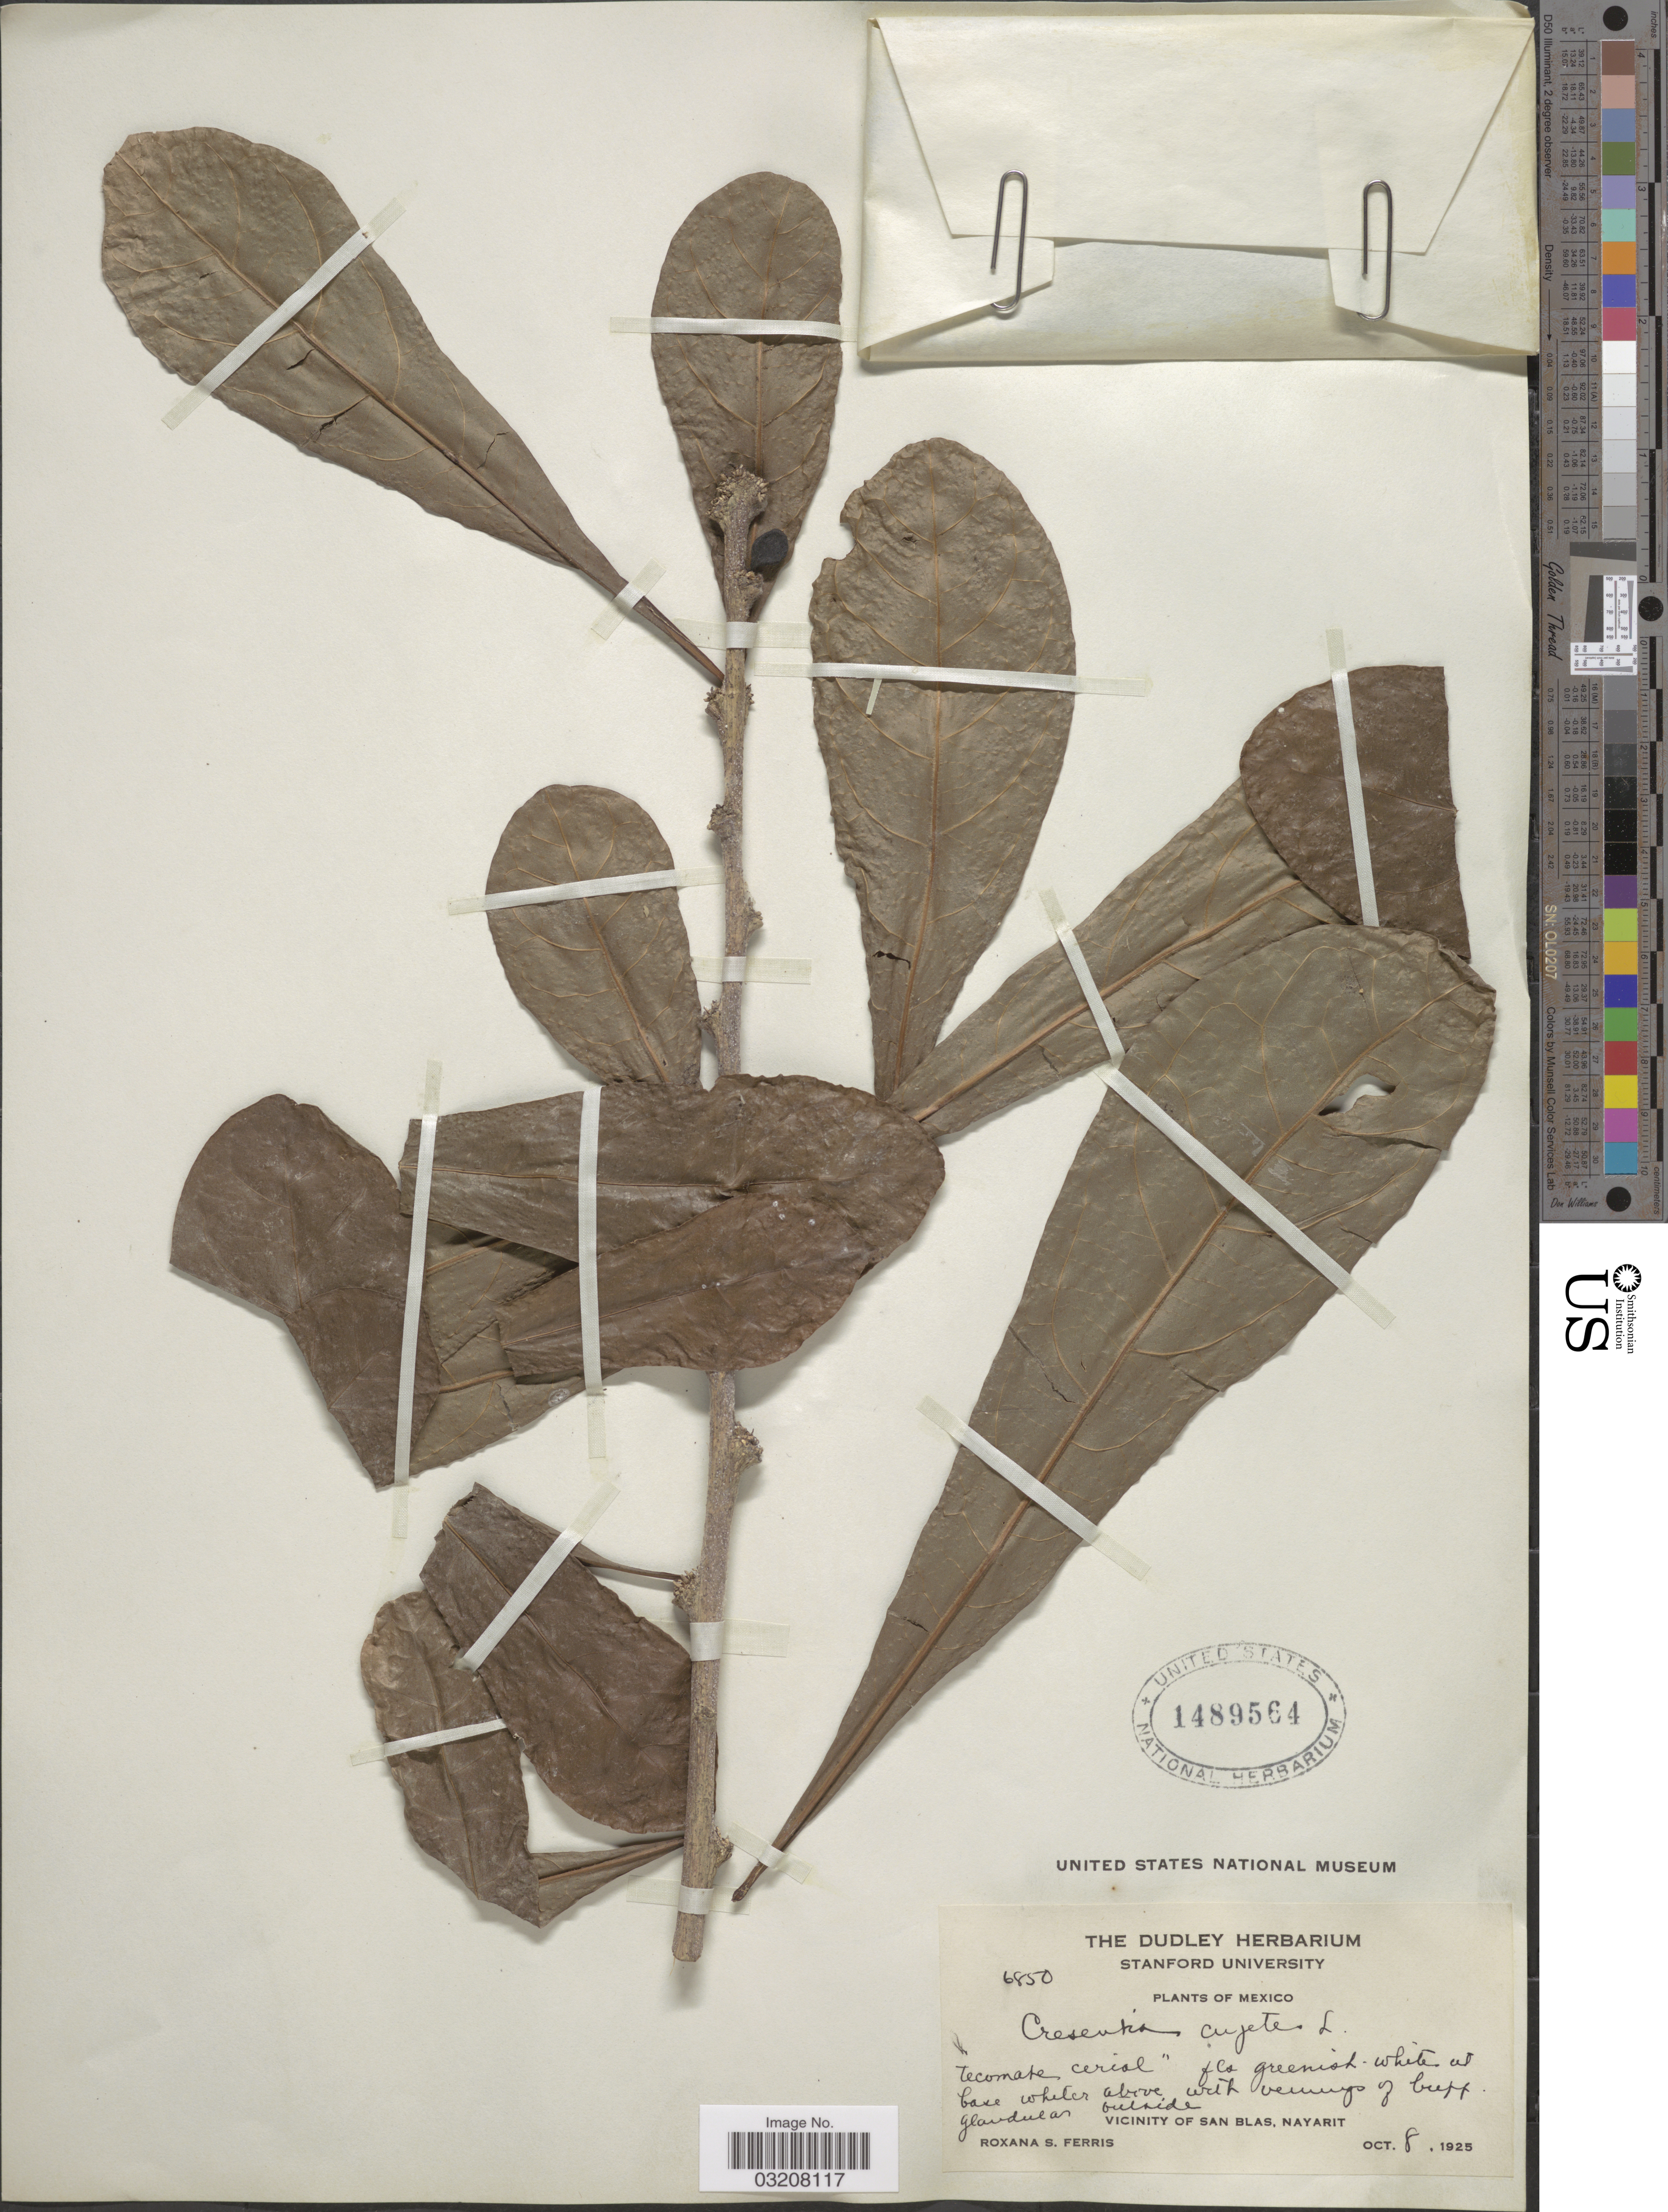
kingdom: Plantae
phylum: Tracheophyta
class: Magnoliopsida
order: Lamiales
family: Bignoniaceae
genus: Crescentia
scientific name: Crescentia cujete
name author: L.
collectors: R. S. Ferris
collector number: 6850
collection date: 1925-10-08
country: Mexico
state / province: Nayarit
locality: Vicinity of San Blas.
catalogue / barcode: US 1489564